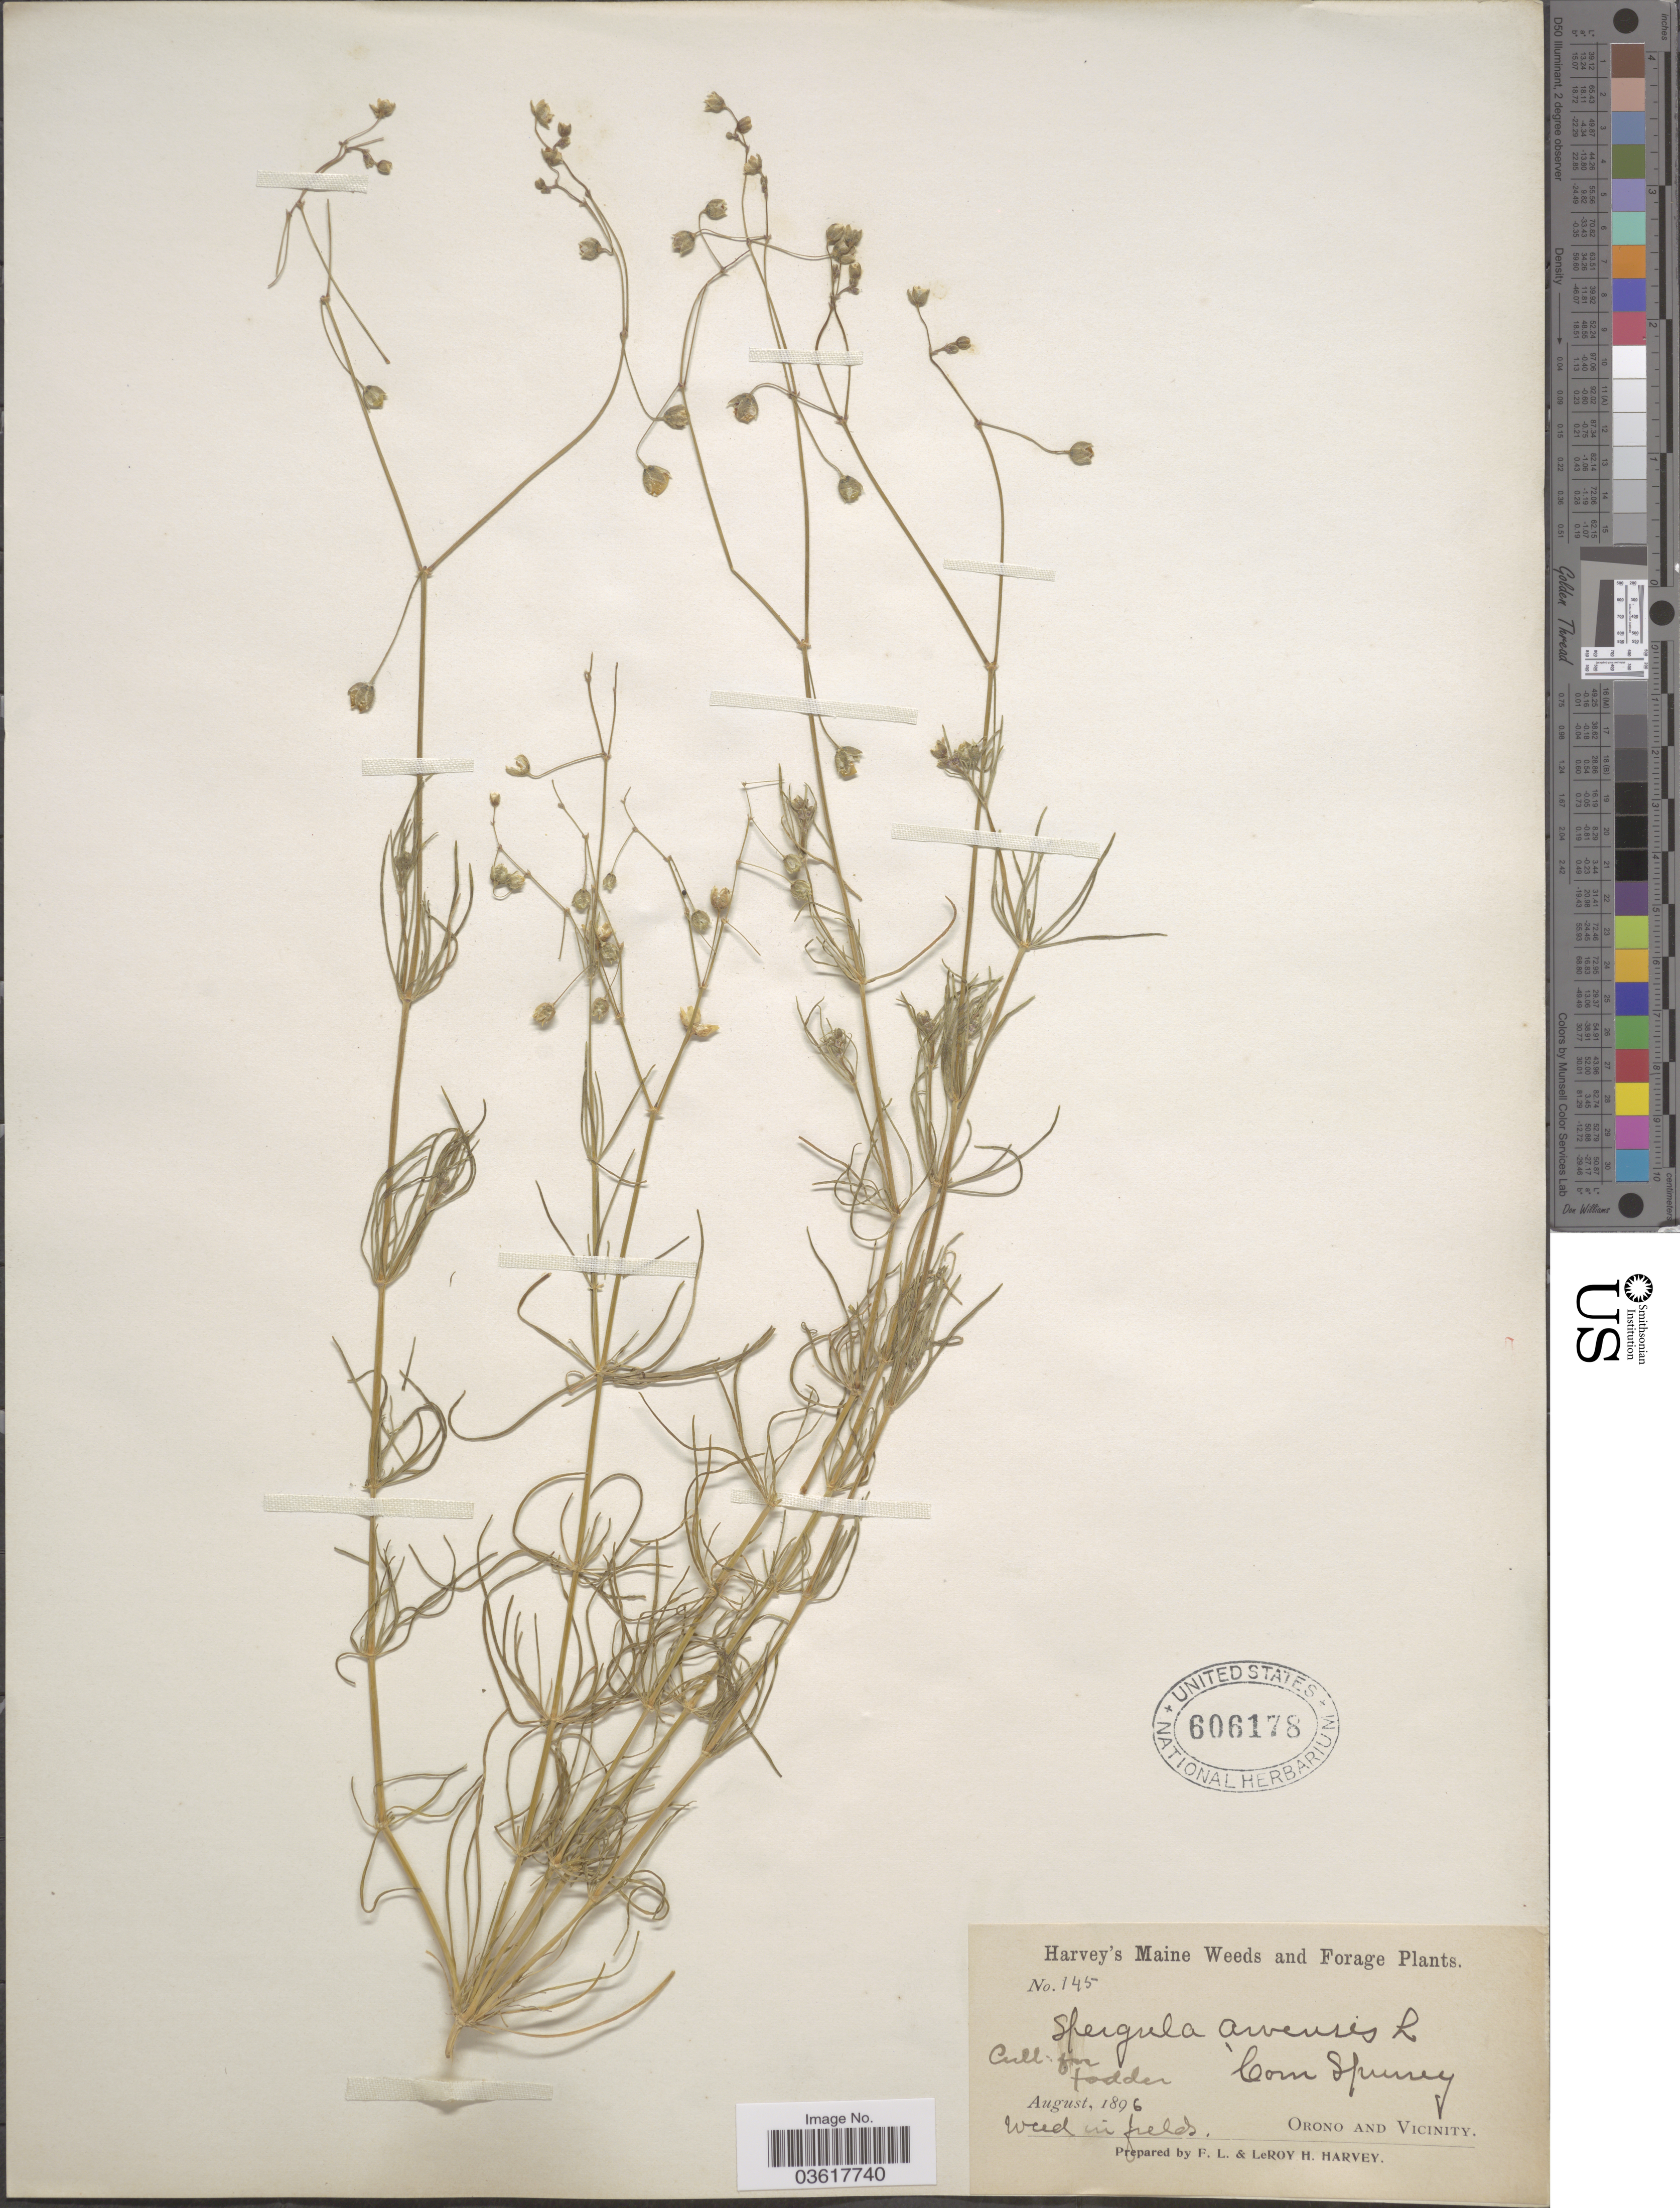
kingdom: Plantae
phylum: Tracheophyta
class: Magnoliopsida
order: Caryophyllales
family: Caryophyllaceae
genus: Spergula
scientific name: Spergula arvensis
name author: L.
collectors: F. L. Harvey & L. H. Harvey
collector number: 145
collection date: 1896-08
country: United States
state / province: Maine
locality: Orono and vicinity.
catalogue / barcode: US 606178